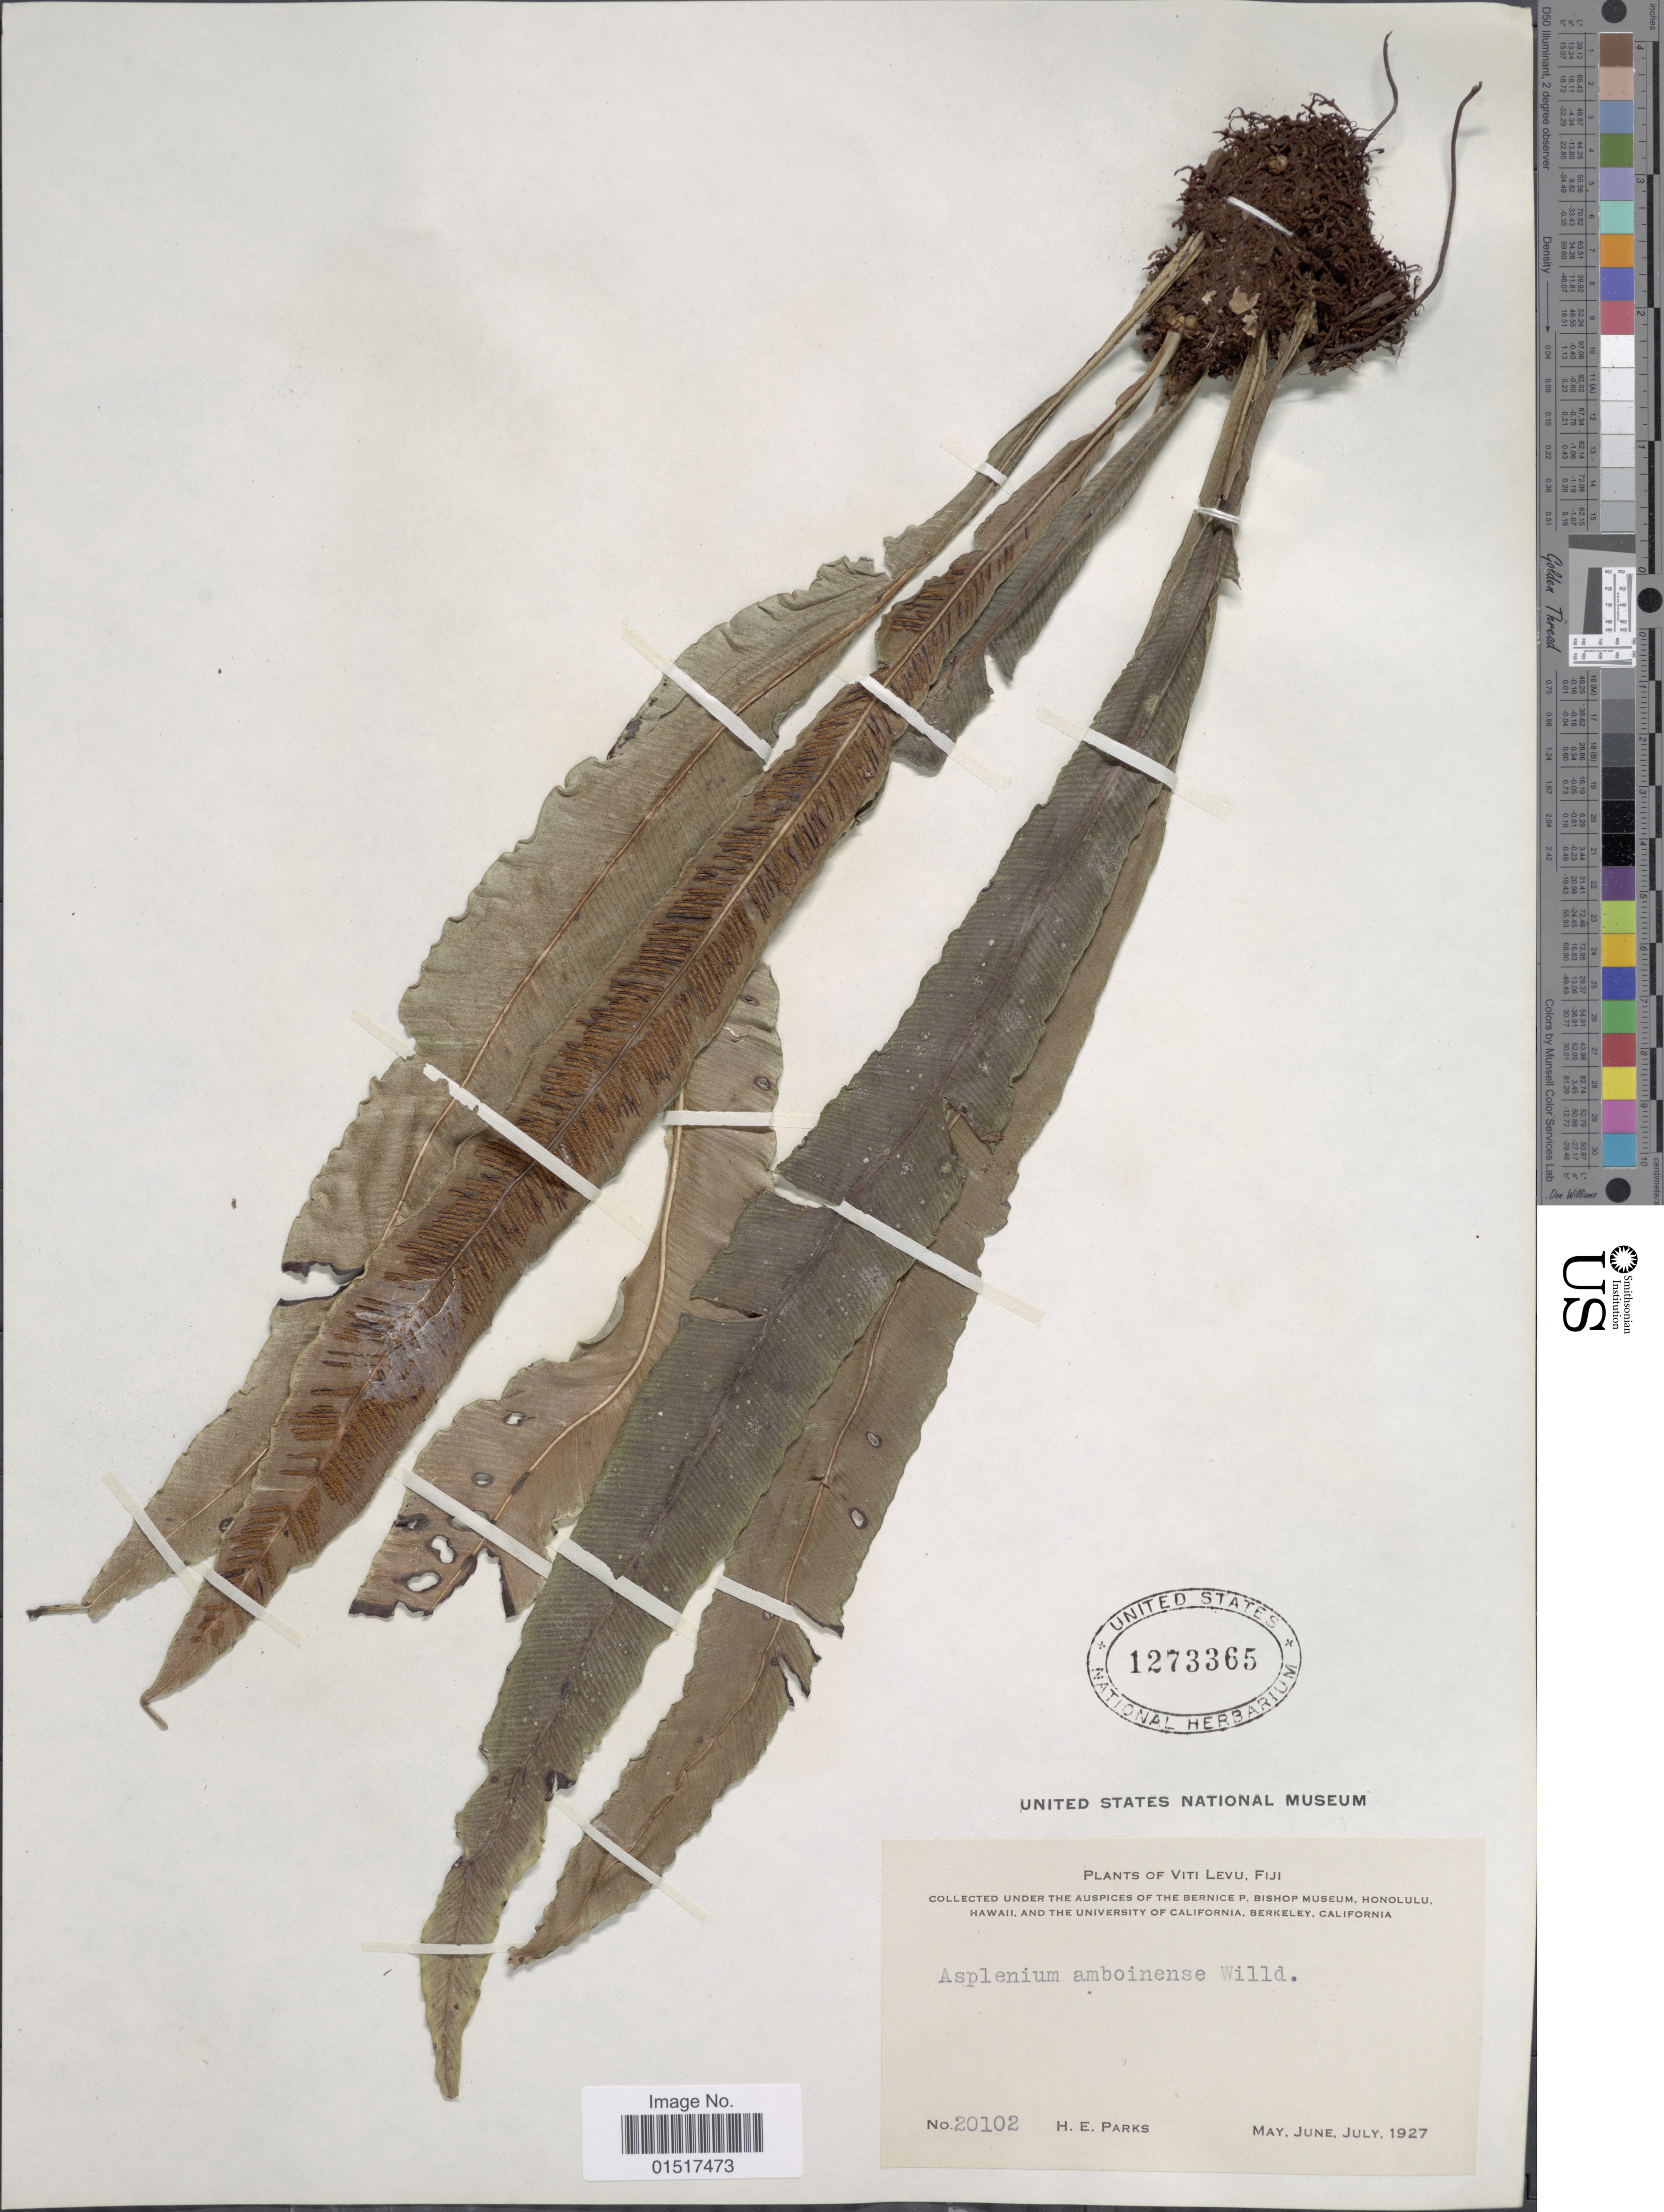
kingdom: Plantae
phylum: Tracheophyta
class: Polypodiopsida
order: Polypodiales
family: Aspleniaceae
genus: Asplenium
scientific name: Asplenium amboinense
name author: Willd.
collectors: H. E. Parks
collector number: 20102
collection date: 1927-05/1927-07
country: Fiji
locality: Viti Levu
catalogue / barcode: US 1273365